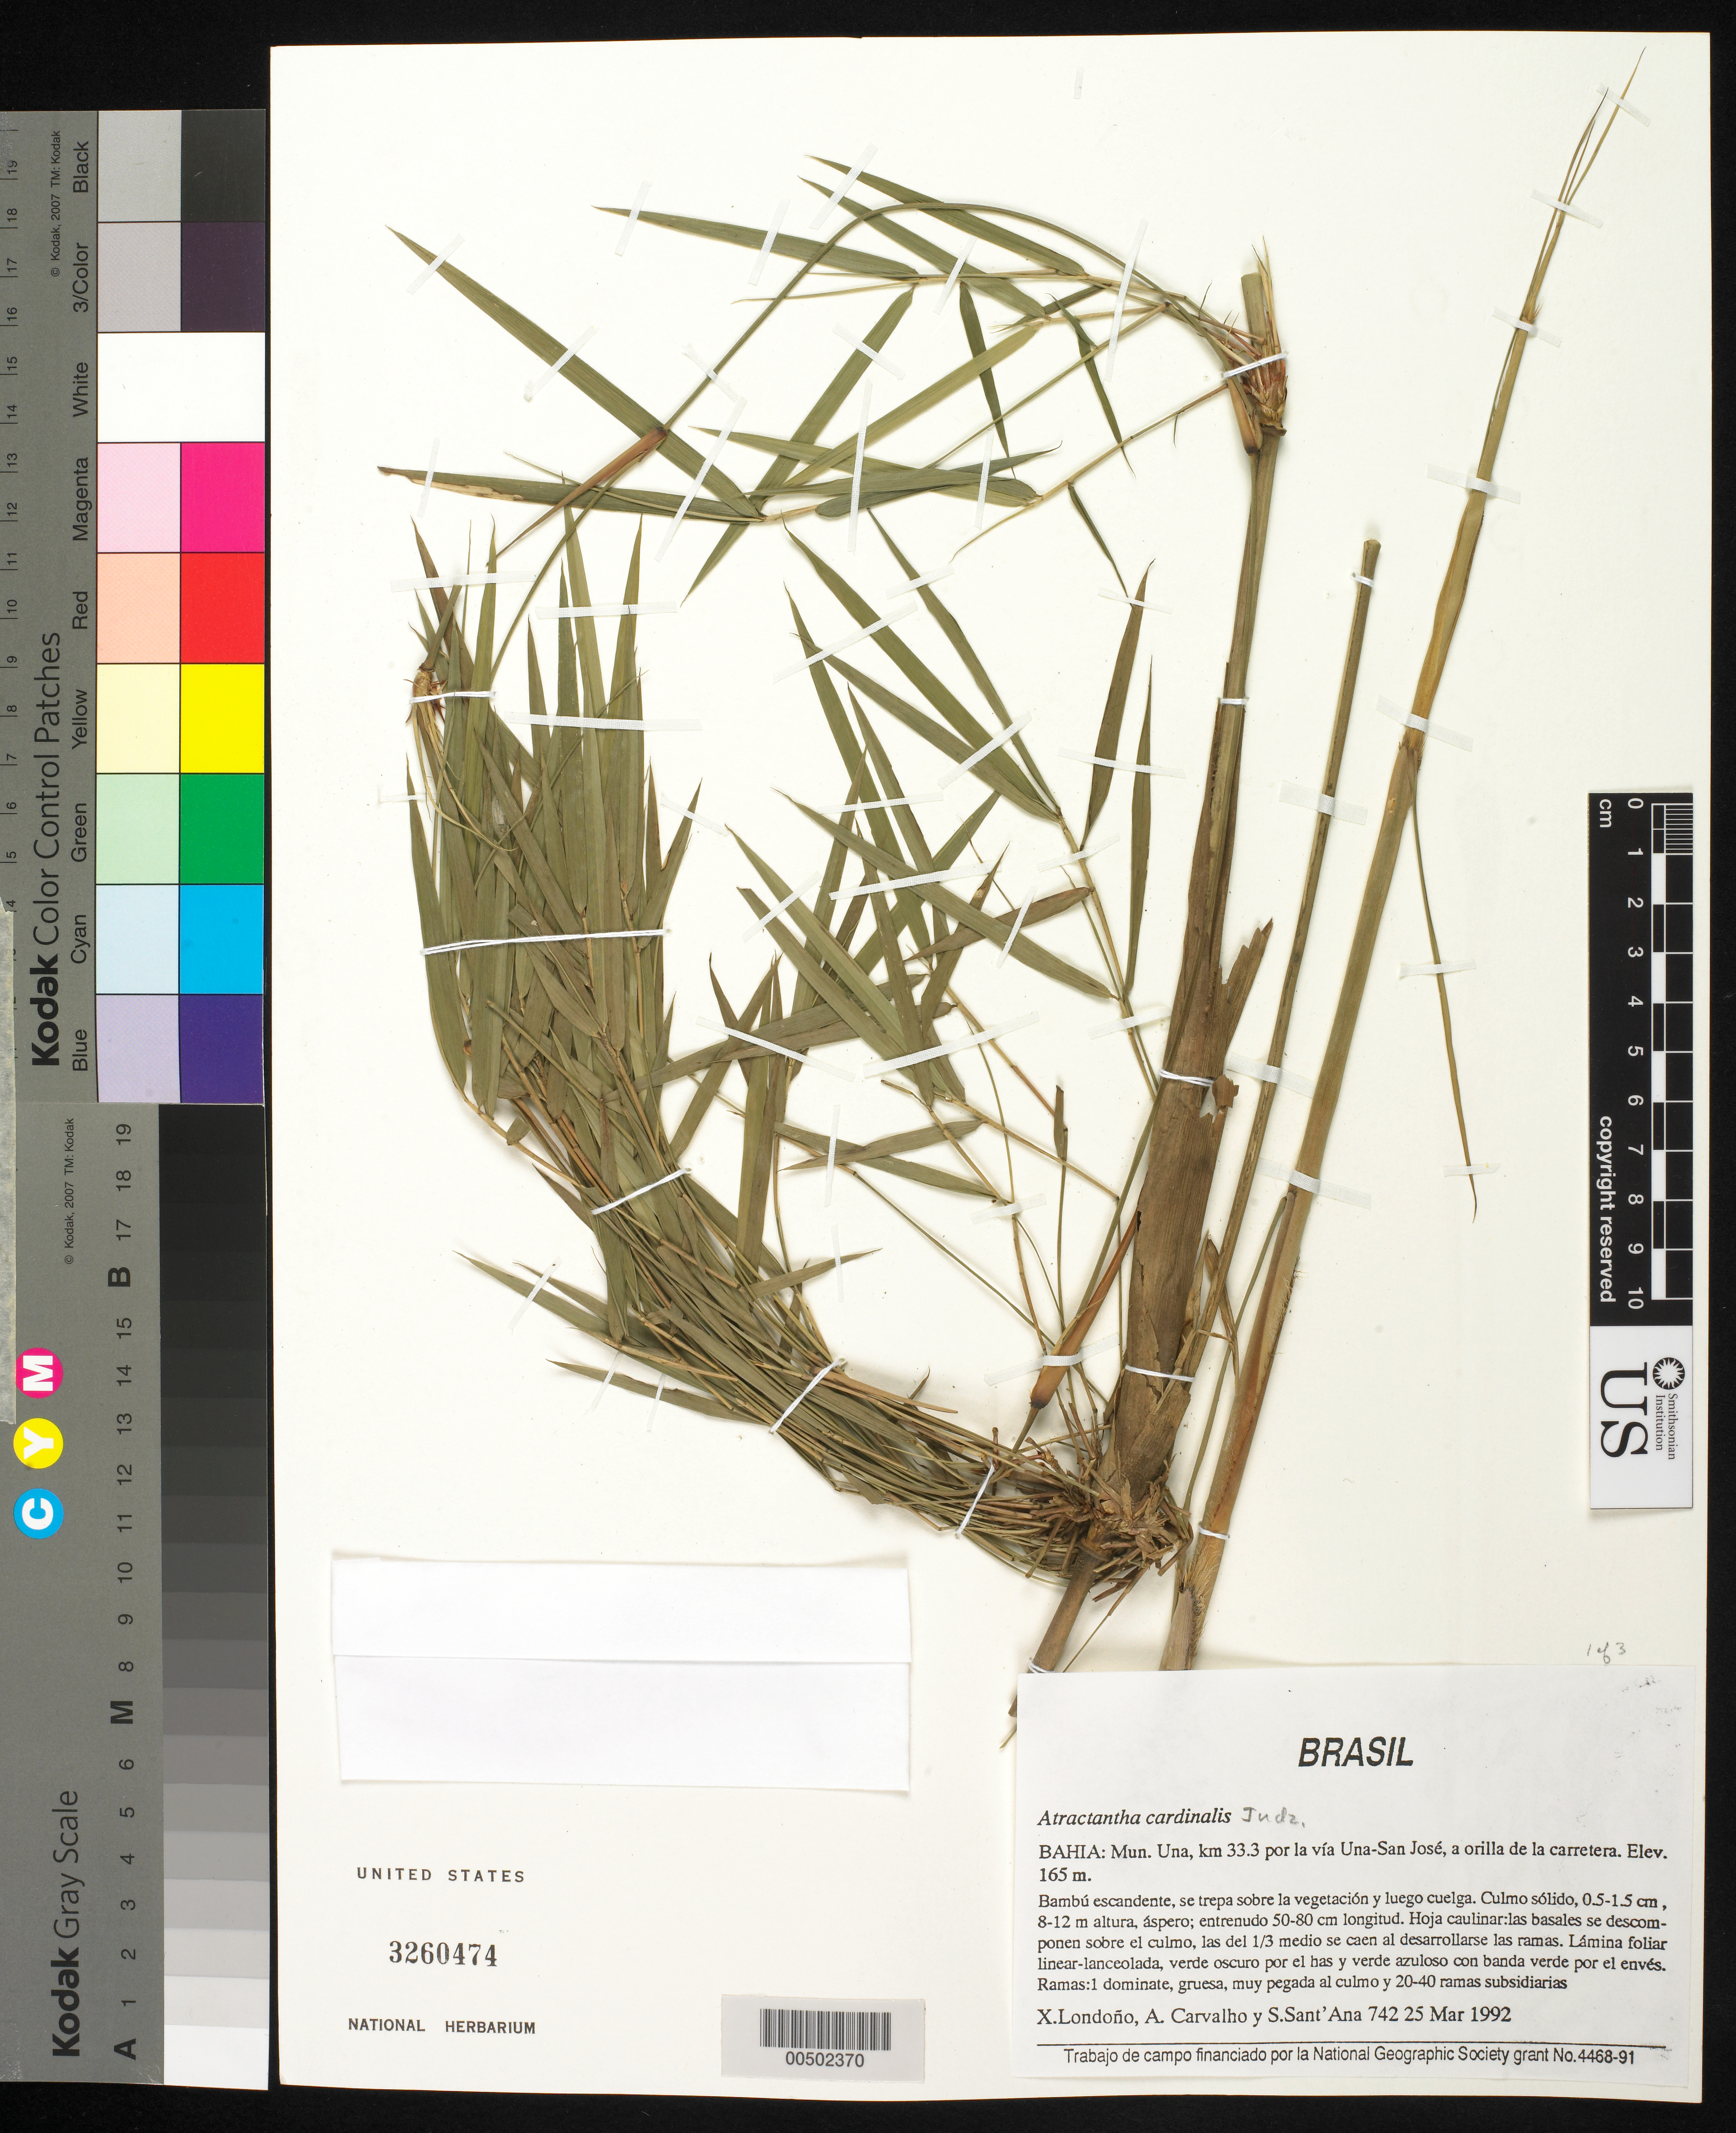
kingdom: Plantae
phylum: Tracheophyta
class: Liliopsida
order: Poales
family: Poaceae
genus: Atractantha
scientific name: Atractantha cardinalis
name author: Judz.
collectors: X. Londoño, A. Carvalho & S. C. Sant' Ana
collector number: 742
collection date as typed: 25 Mar 1992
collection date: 1992-03-25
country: Brazil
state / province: Bahia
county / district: Una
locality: Km 33.3 por la via una - san jose, a orilla de la carretera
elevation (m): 165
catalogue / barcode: US 3260474